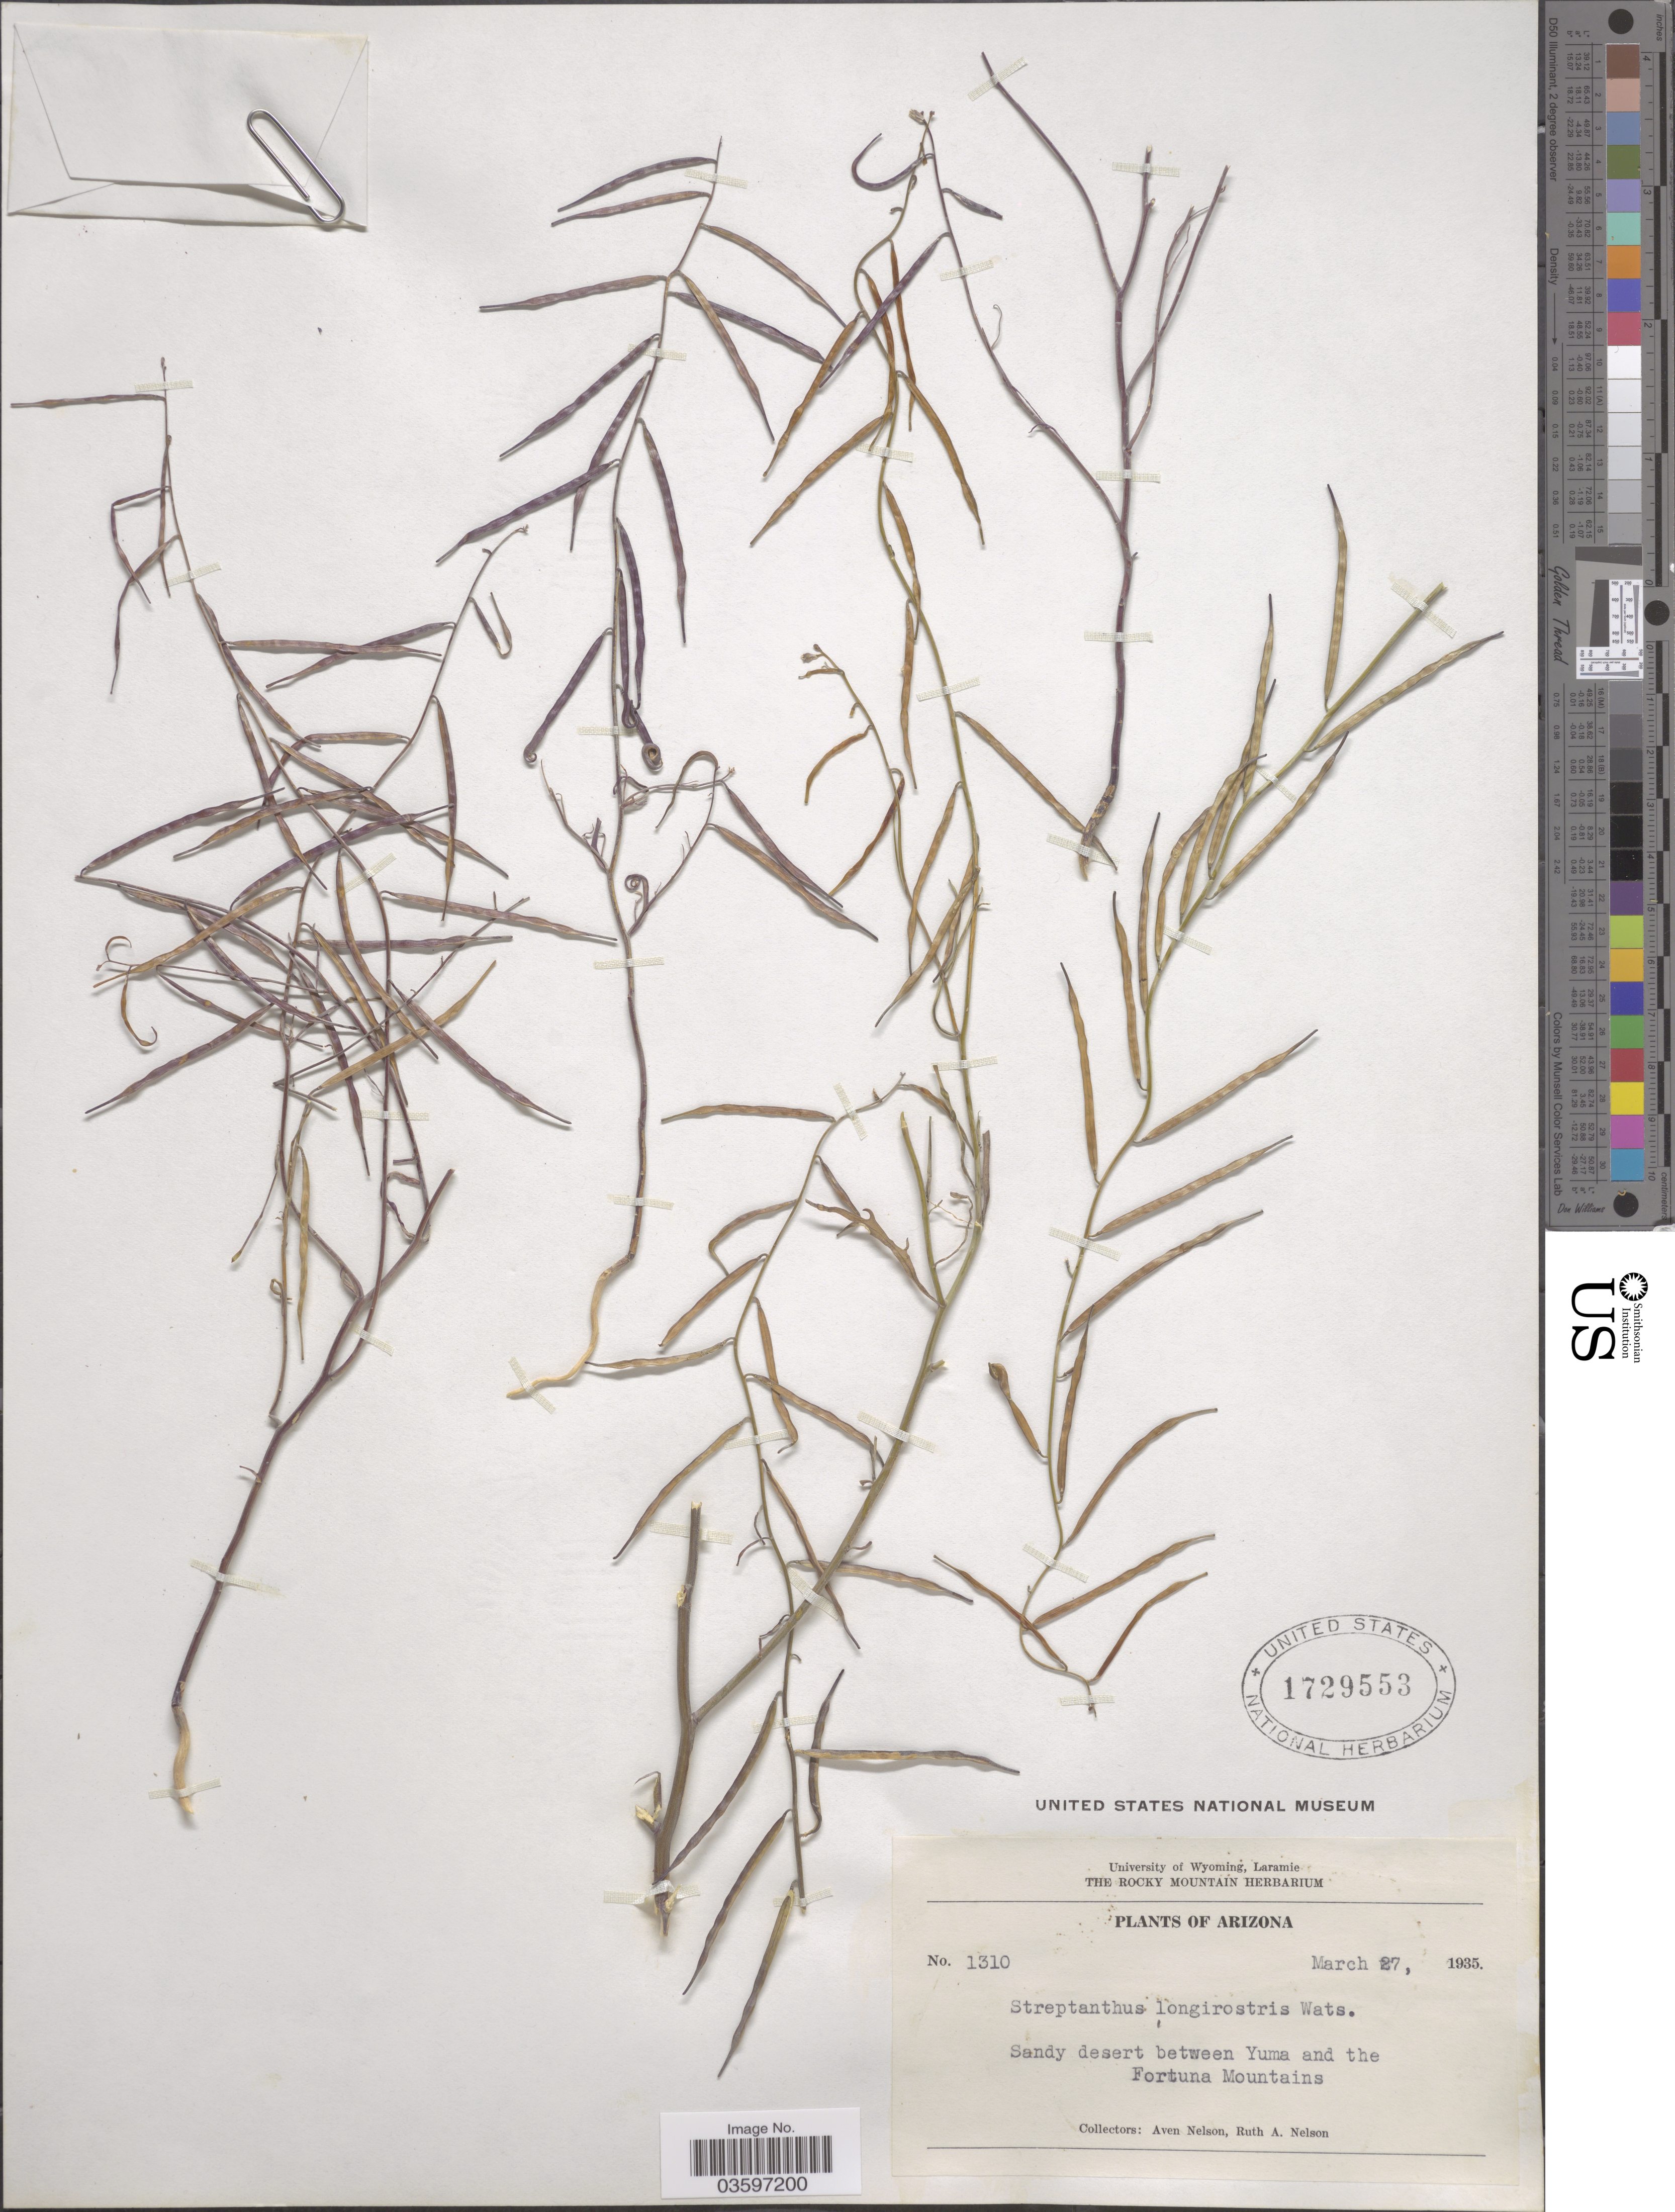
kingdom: Plantae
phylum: Tracheophyta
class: Magnoliopsida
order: Brassicales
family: Brassicaceae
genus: Streptanthella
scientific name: Streptanthella longirostris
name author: (S. Watson) Rydb.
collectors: A. Nelson & R. A. Nelson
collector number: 1310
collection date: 1935-03-27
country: United States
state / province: Arizona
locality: Sandy desert between Yuma and the Fortuna Mountains.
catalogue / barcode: US 1729553